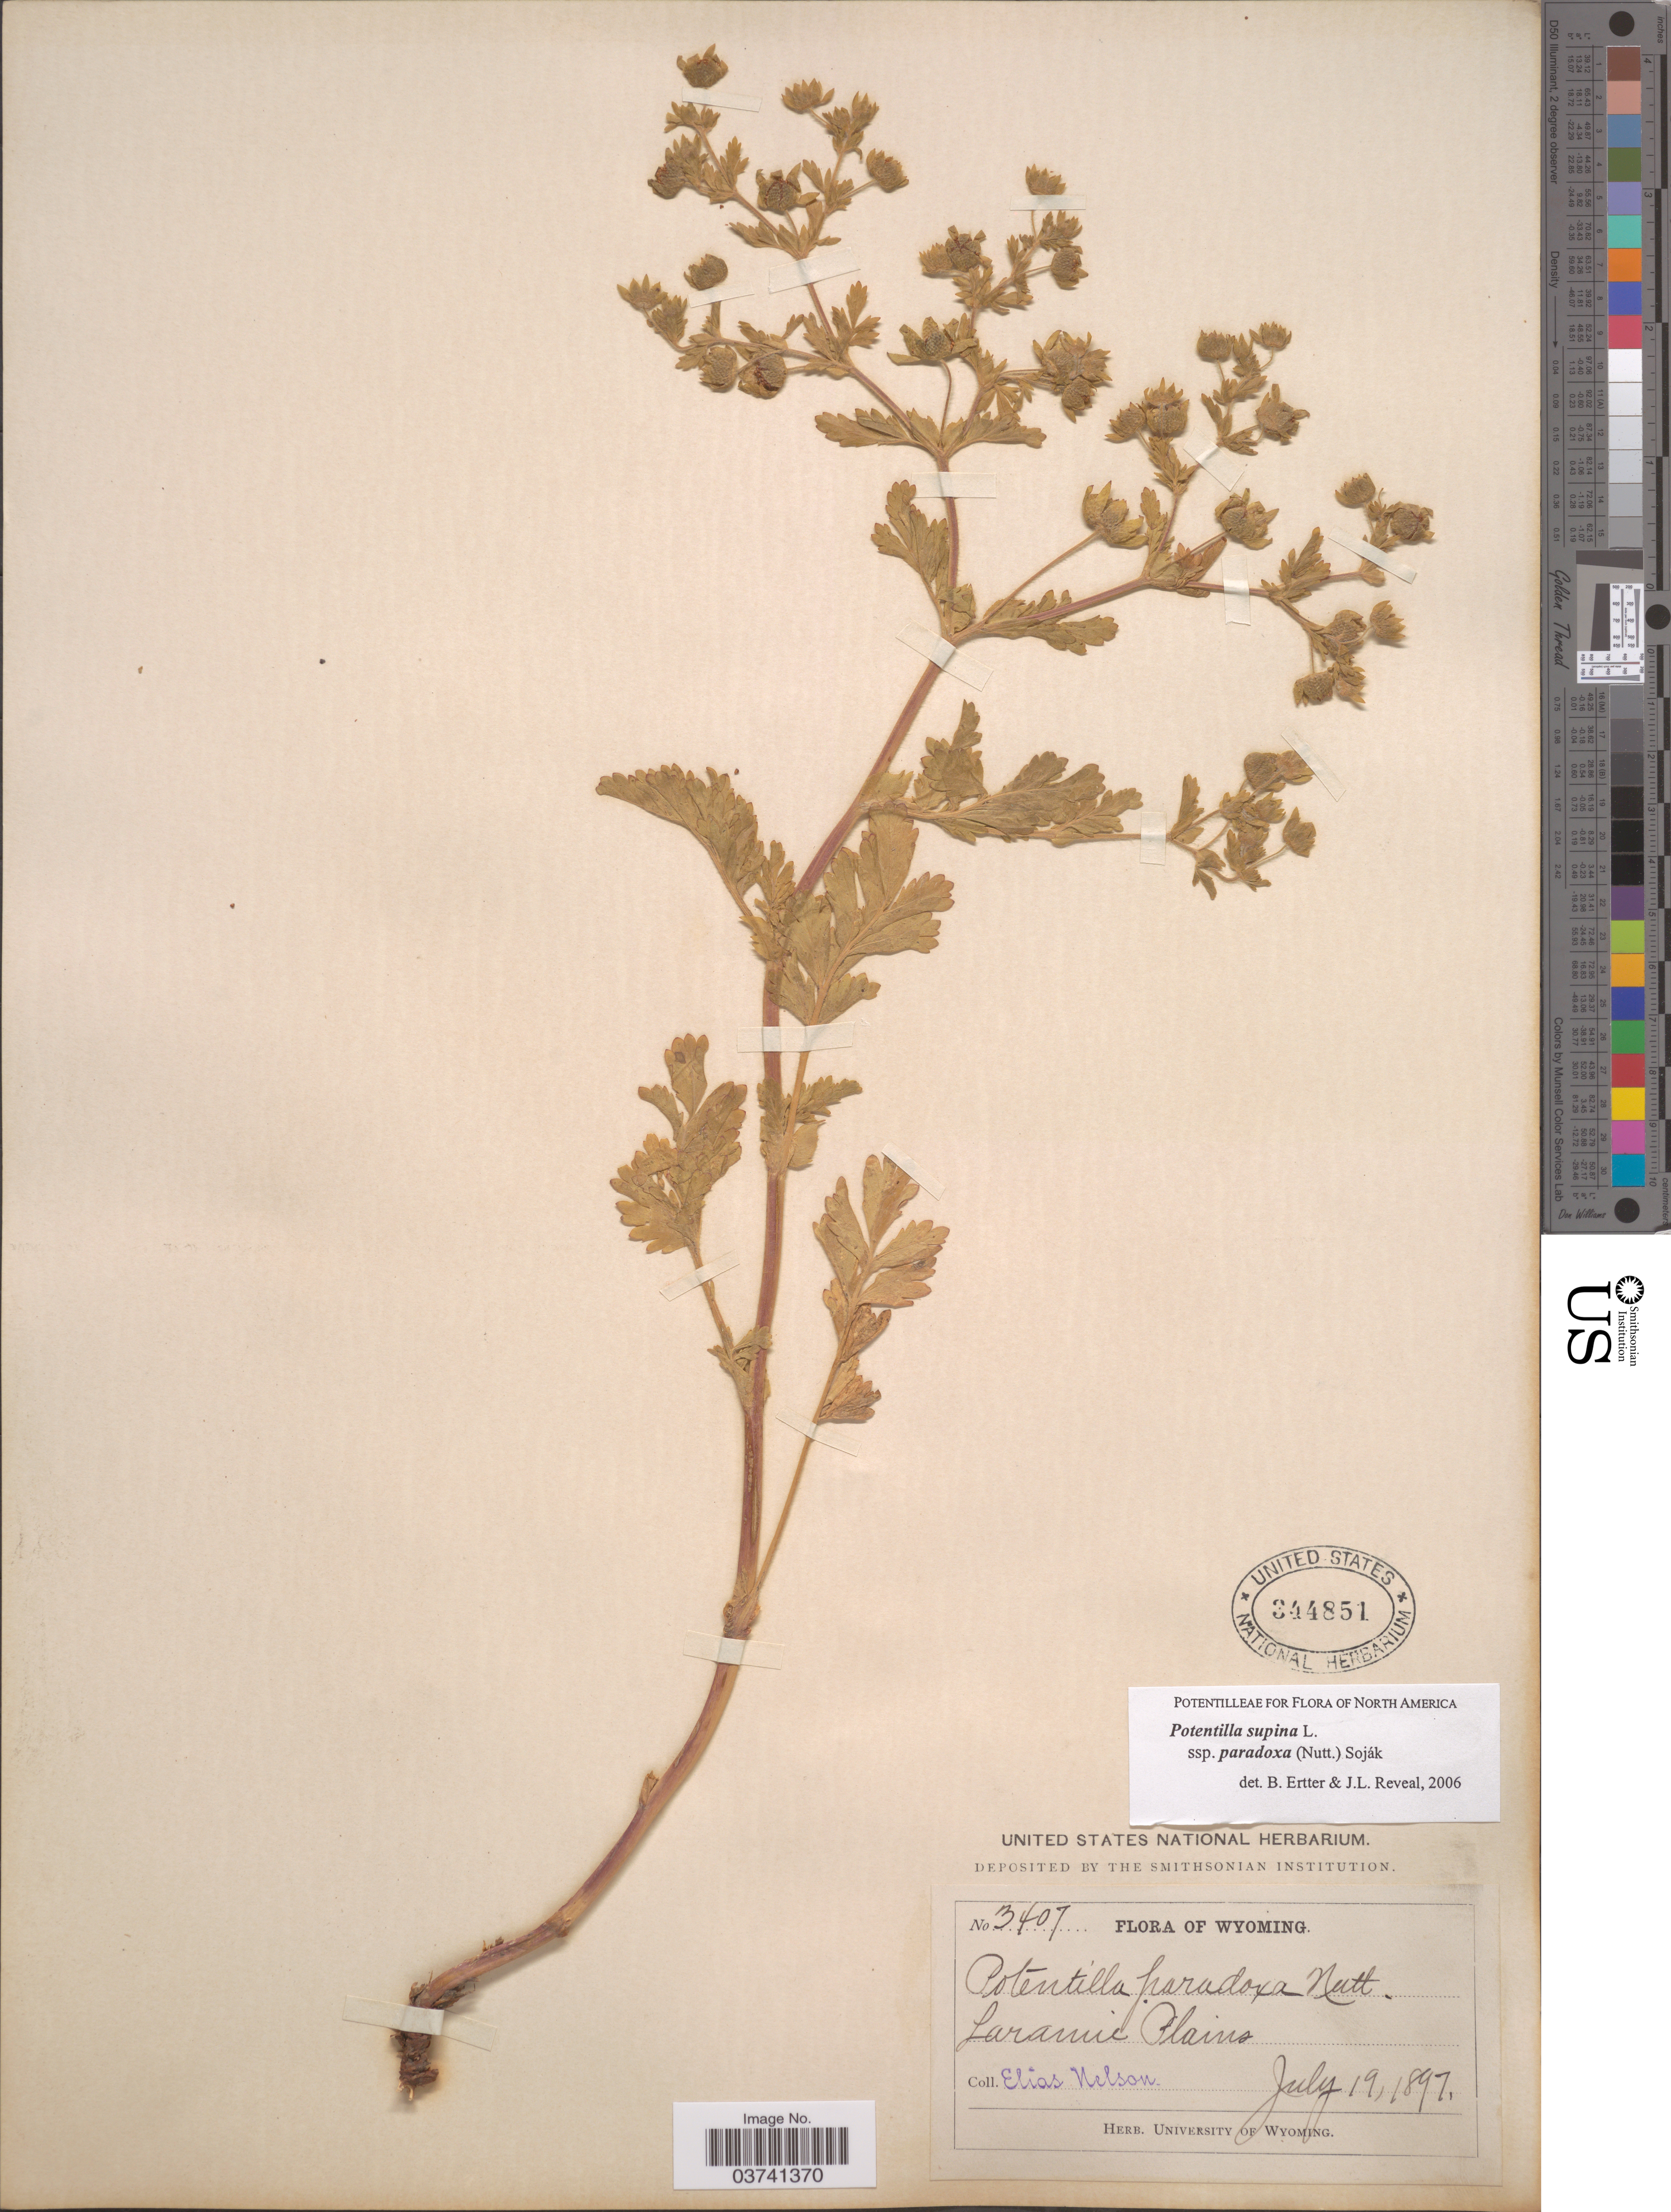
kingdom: Plantae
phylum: Tracheophyta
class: Magnoliopsida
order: Rosales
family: Rosaceae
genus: Potentilla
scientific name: Potentilla supina subsp. paradoxa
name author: (Nutt.) Soják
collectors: E. Nelson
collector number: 3407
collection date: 1897-07-19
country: United States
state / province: Wyoming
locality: Laramie Plains.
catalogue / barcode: US 344851